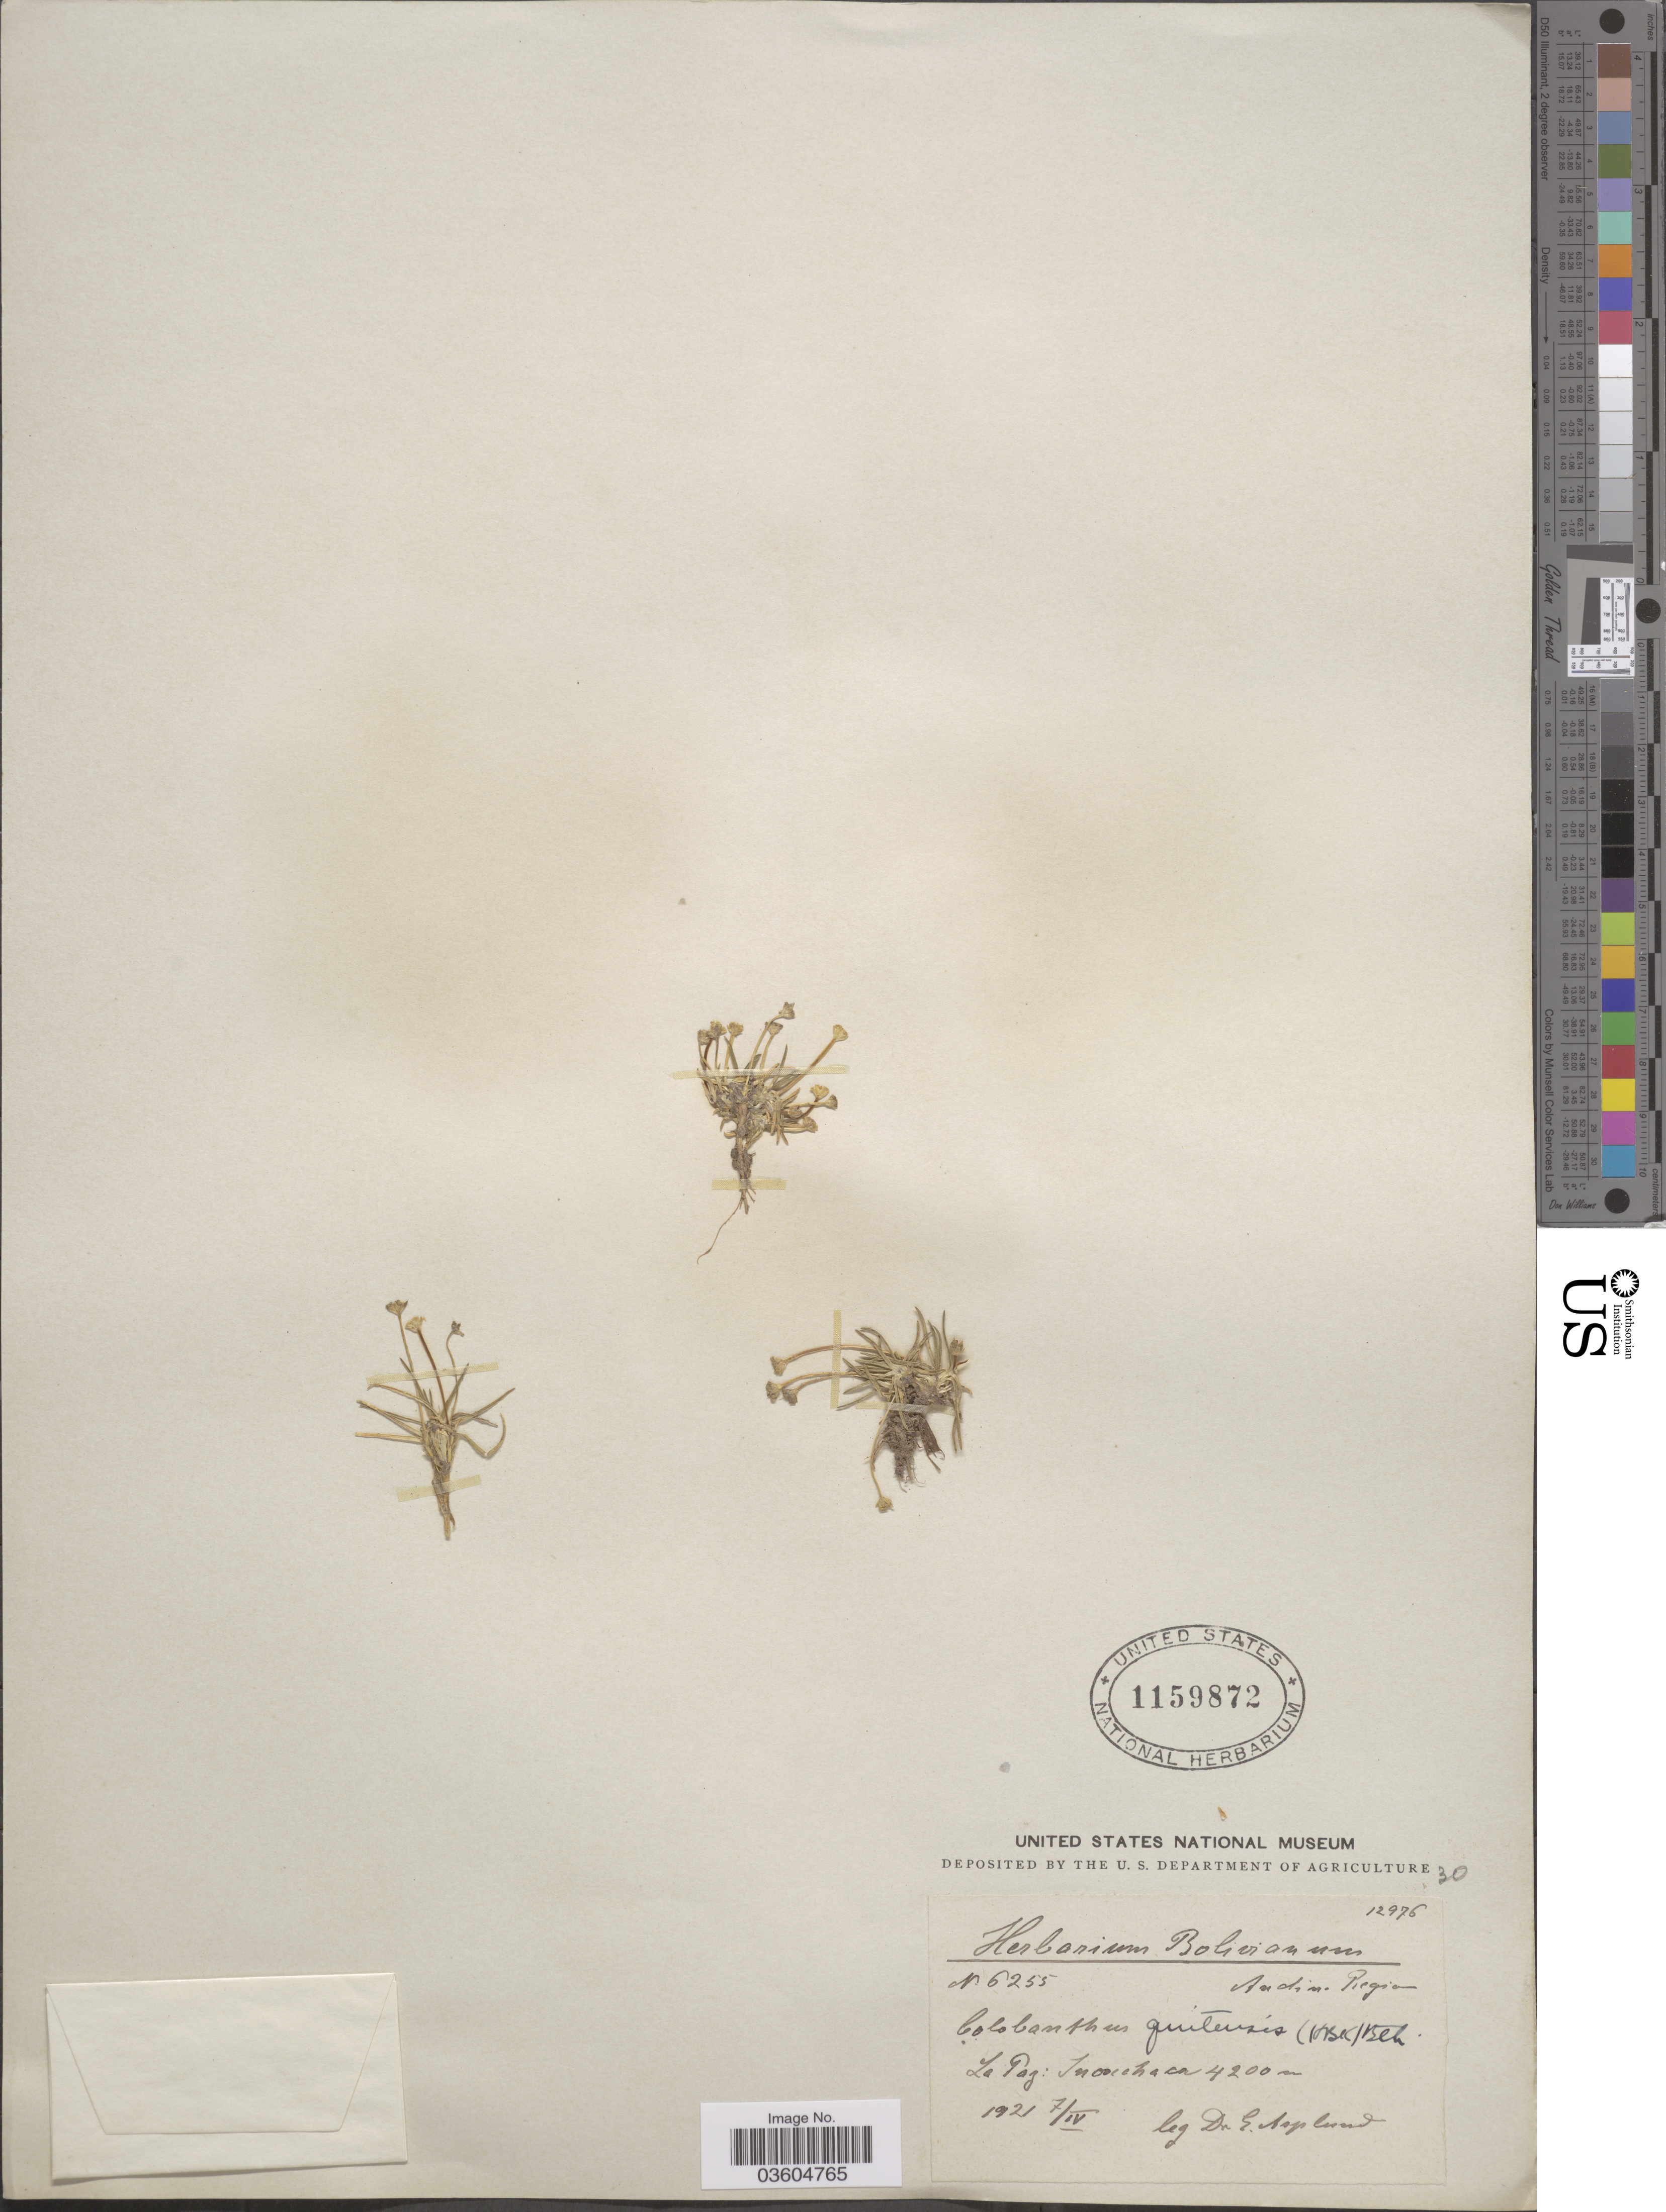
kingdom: Plantae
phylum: Tracheophyta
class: Magnoliopsida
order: Caryophyllales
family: Caryophyllaceae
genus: Colobanthus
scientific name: Colobanthus quitensis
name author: (Kunth) Bartl.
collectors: E. Asplund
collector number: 6255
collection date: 1921-04-07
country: Bolivia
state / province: La Paz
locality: Andino Region. Incachaca.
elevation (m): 4200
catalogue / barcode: US 1159872